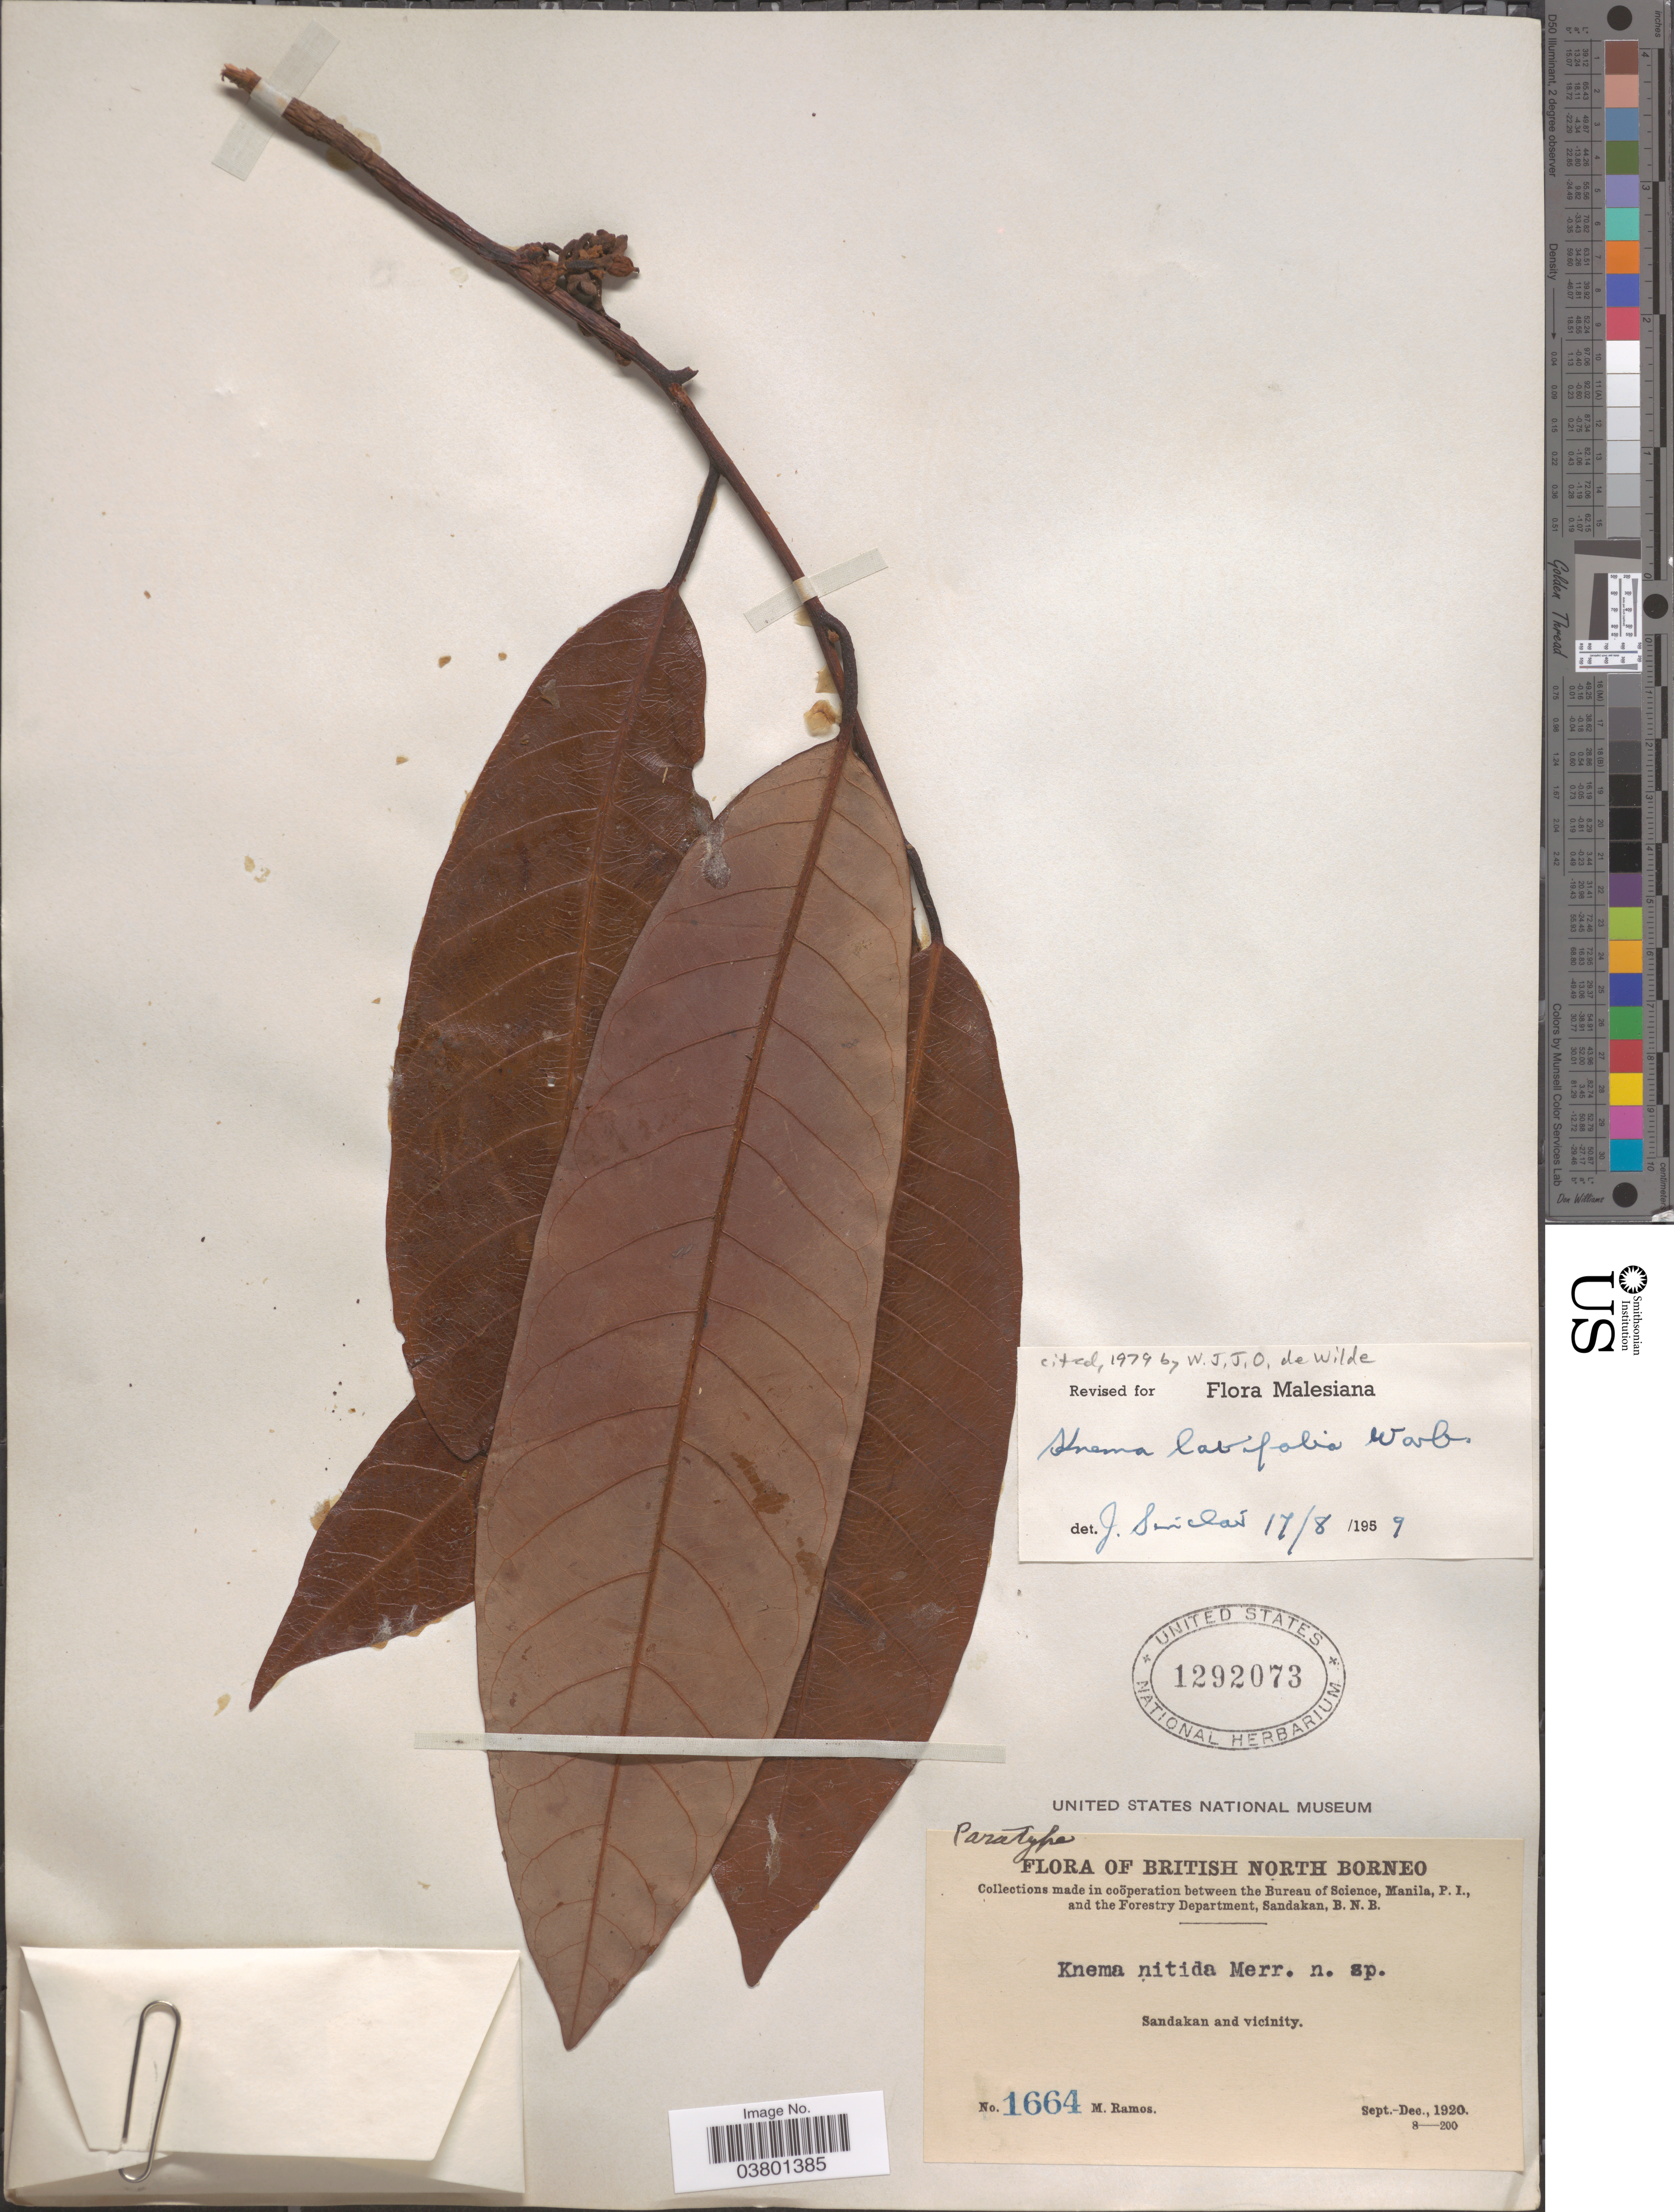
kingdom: Plantae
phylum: Tracheophyta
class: Magnoliopsida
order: Magnoliales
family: Myristicaceae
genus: Knema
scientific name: Knema latifolia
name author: Warb.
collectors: M. Ramos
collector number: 1664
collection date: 1920-09/1920-12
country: Malaysia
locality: British North Borneo. Sandakan and vicinity.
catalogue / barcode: US 1292073